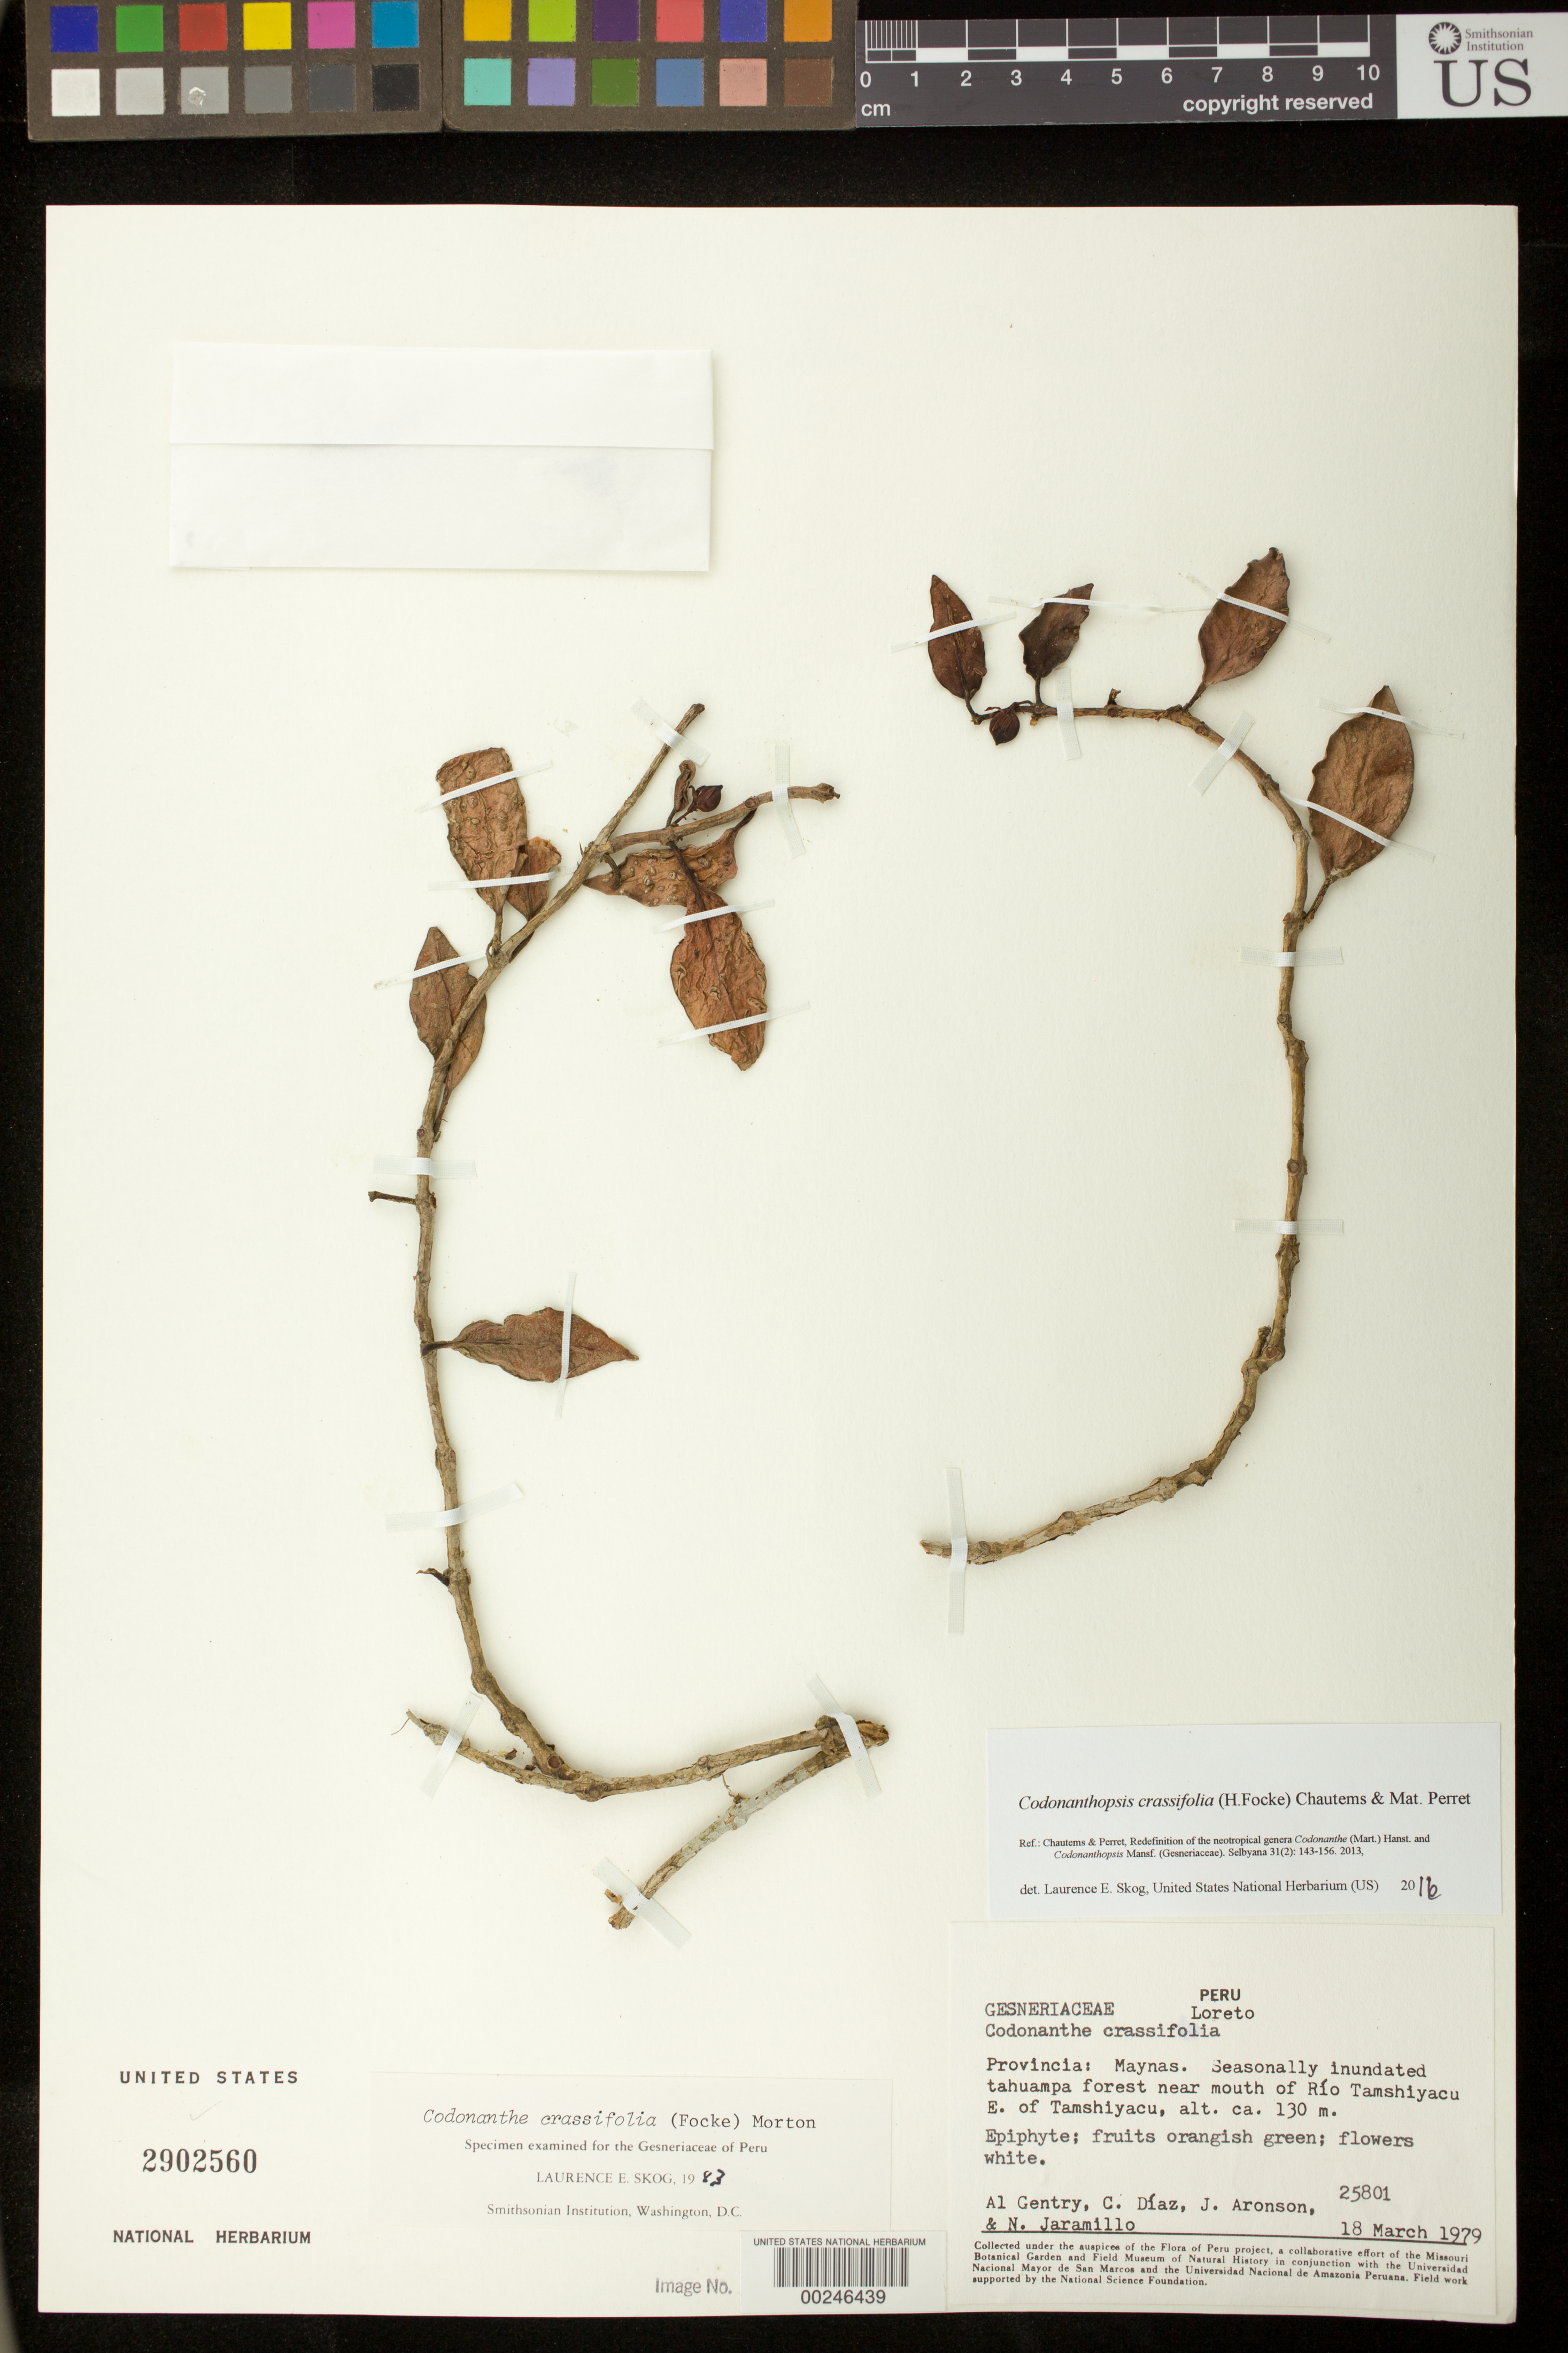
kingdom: Plantae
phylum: Tracheophyta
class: Magnoliopsida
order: Lamiales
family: Gesneriaceae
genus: Codonanthopsis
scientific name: Codonanthopsis crassifolia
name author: (H. Focke) Chautems & Mat.Perret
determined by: Skog, Laurence E.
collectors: A. H. Gentry, C. Díaz, J. Aronson & N. Jaramillo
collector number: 25801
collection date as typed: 18 Mar 1979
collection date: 1979-03-18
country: Peru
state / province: Loreto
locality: Prov. Maynas; E of Tamshiyacu, near mouth of Rio Tamshiyacu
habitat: Seasonally inundated tahuampa forest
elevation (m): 130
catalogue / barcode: US 2902560